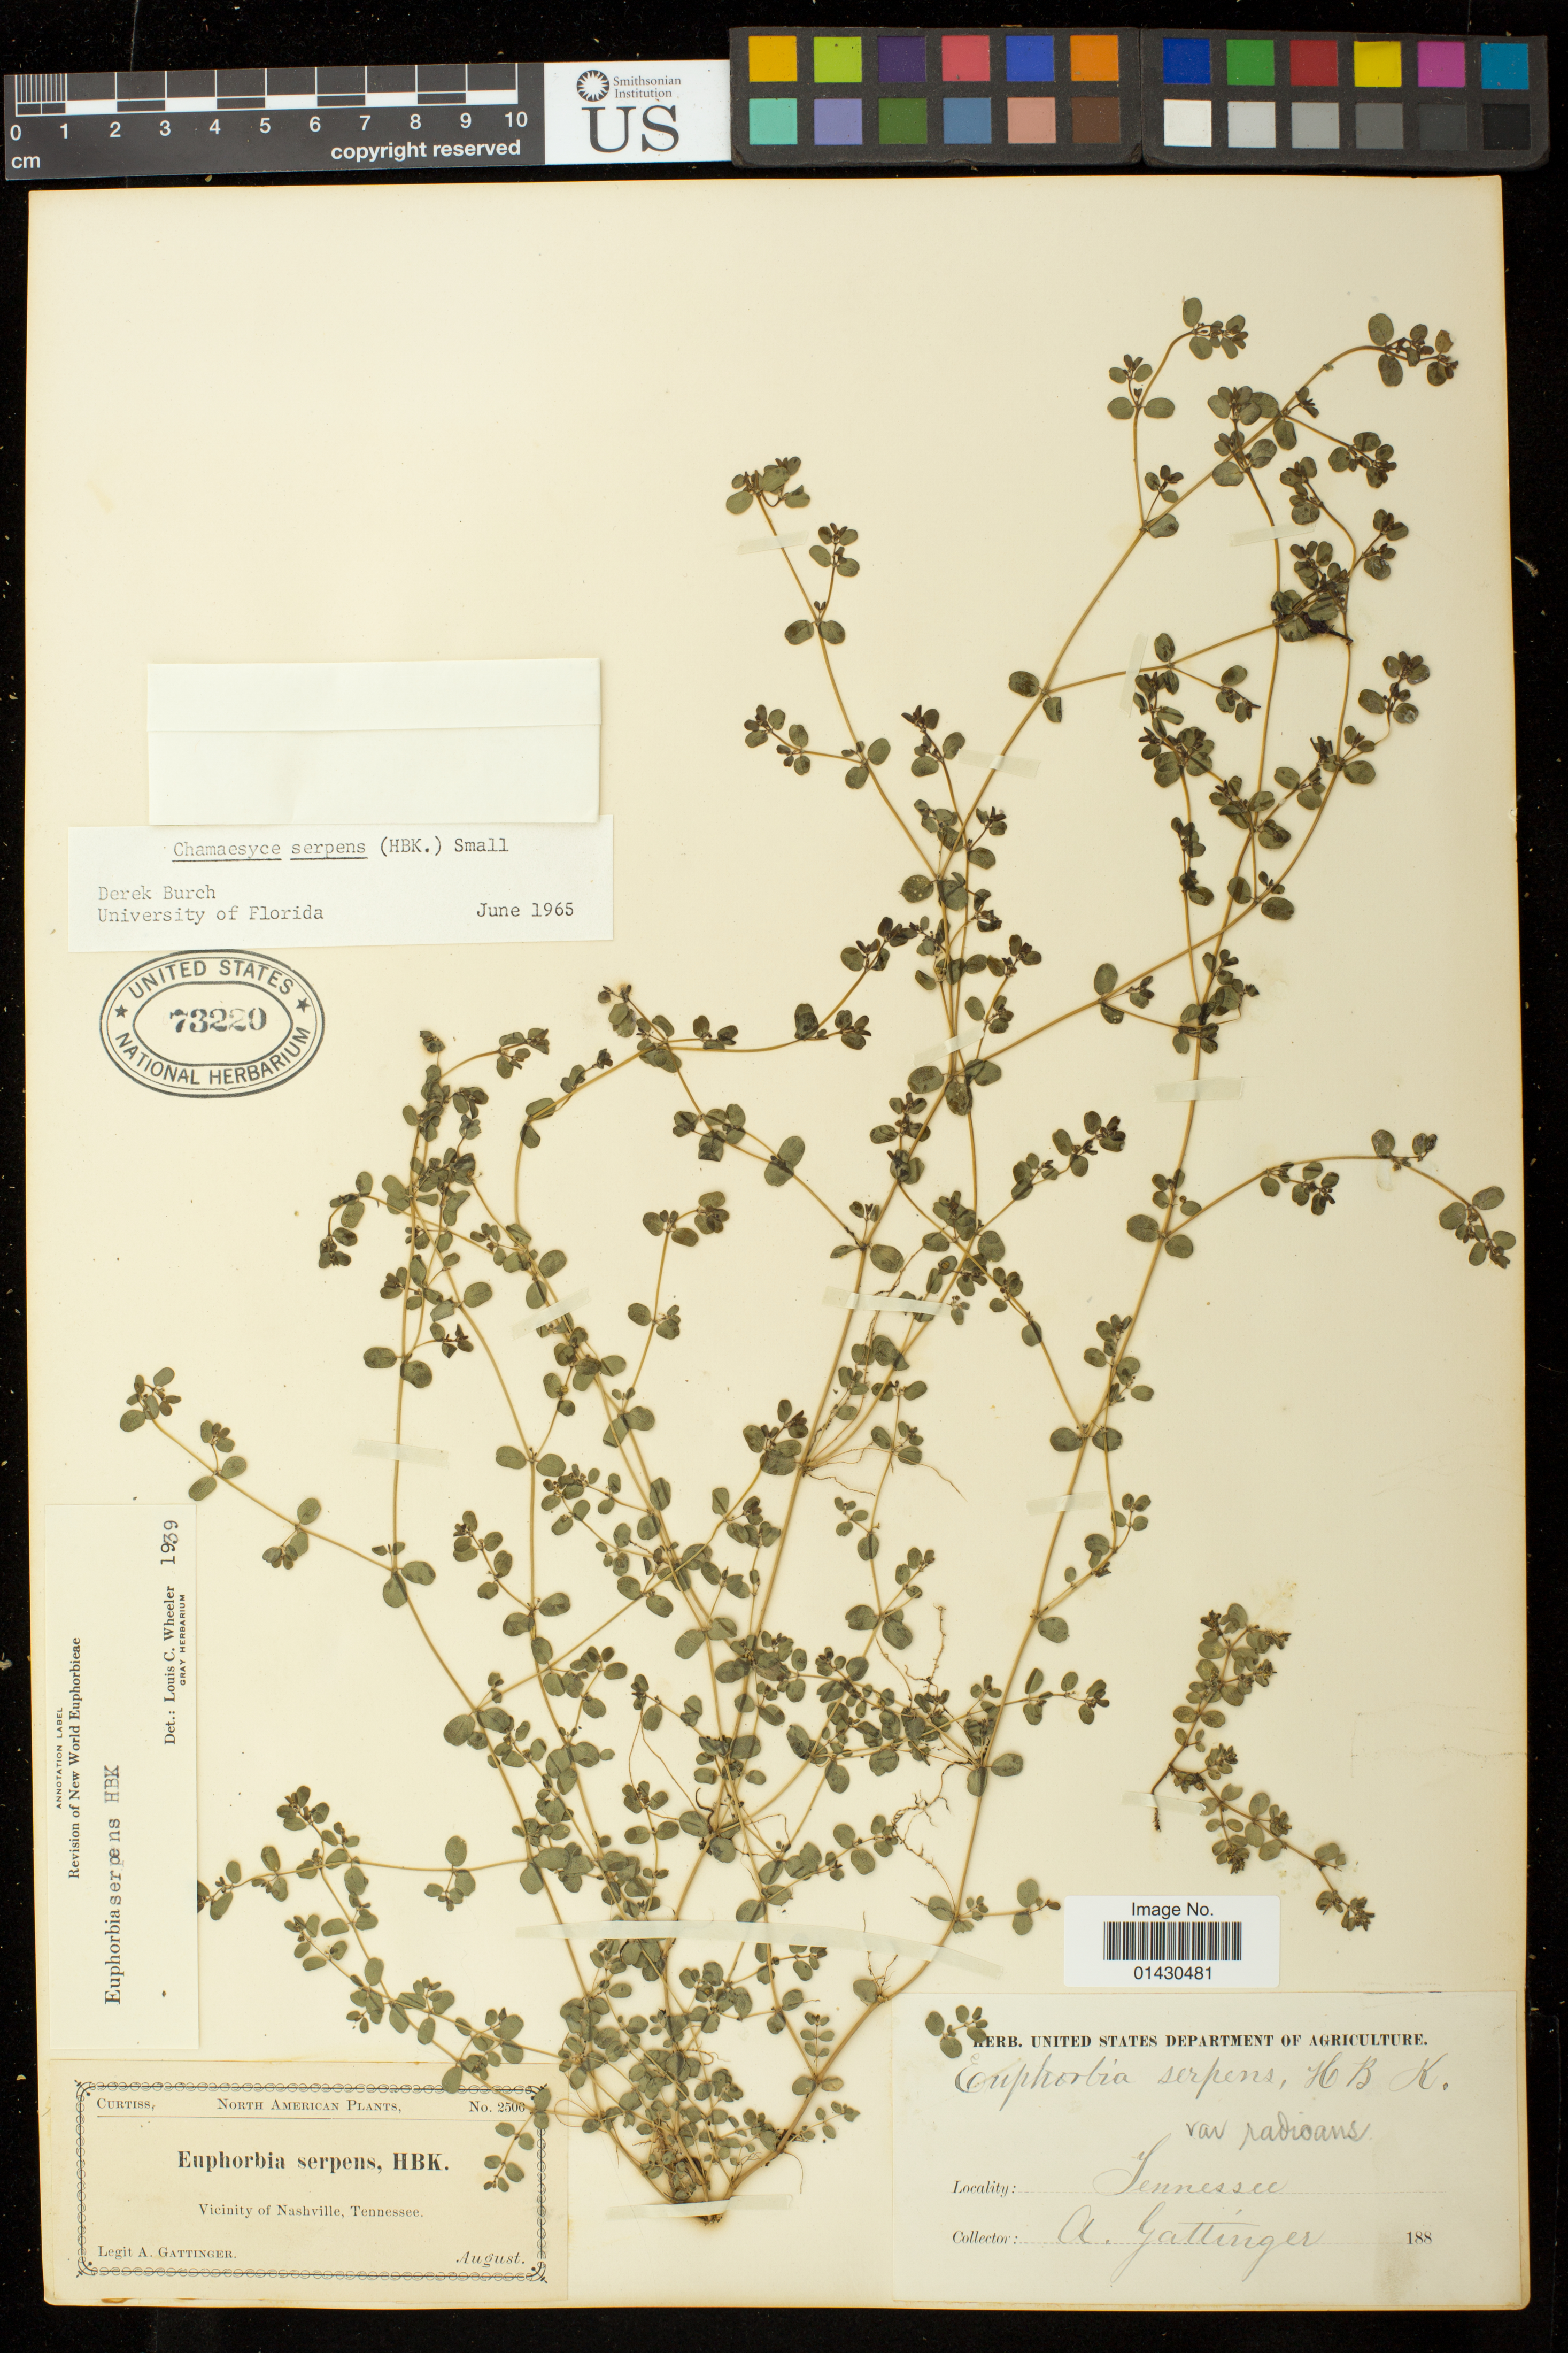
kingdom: Plantae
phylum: Tracheophyta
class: Magnoliopsida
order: Malpighiales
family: Euphorbiaceae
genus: Euphorbia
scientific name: Euphorbia serpens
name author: Kunth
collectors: A. Gattinger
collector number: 2500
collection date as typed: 188- -08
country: United States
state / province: Tennessee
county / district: Davidson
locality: Vicinity of Nashville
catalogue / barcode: US 73220